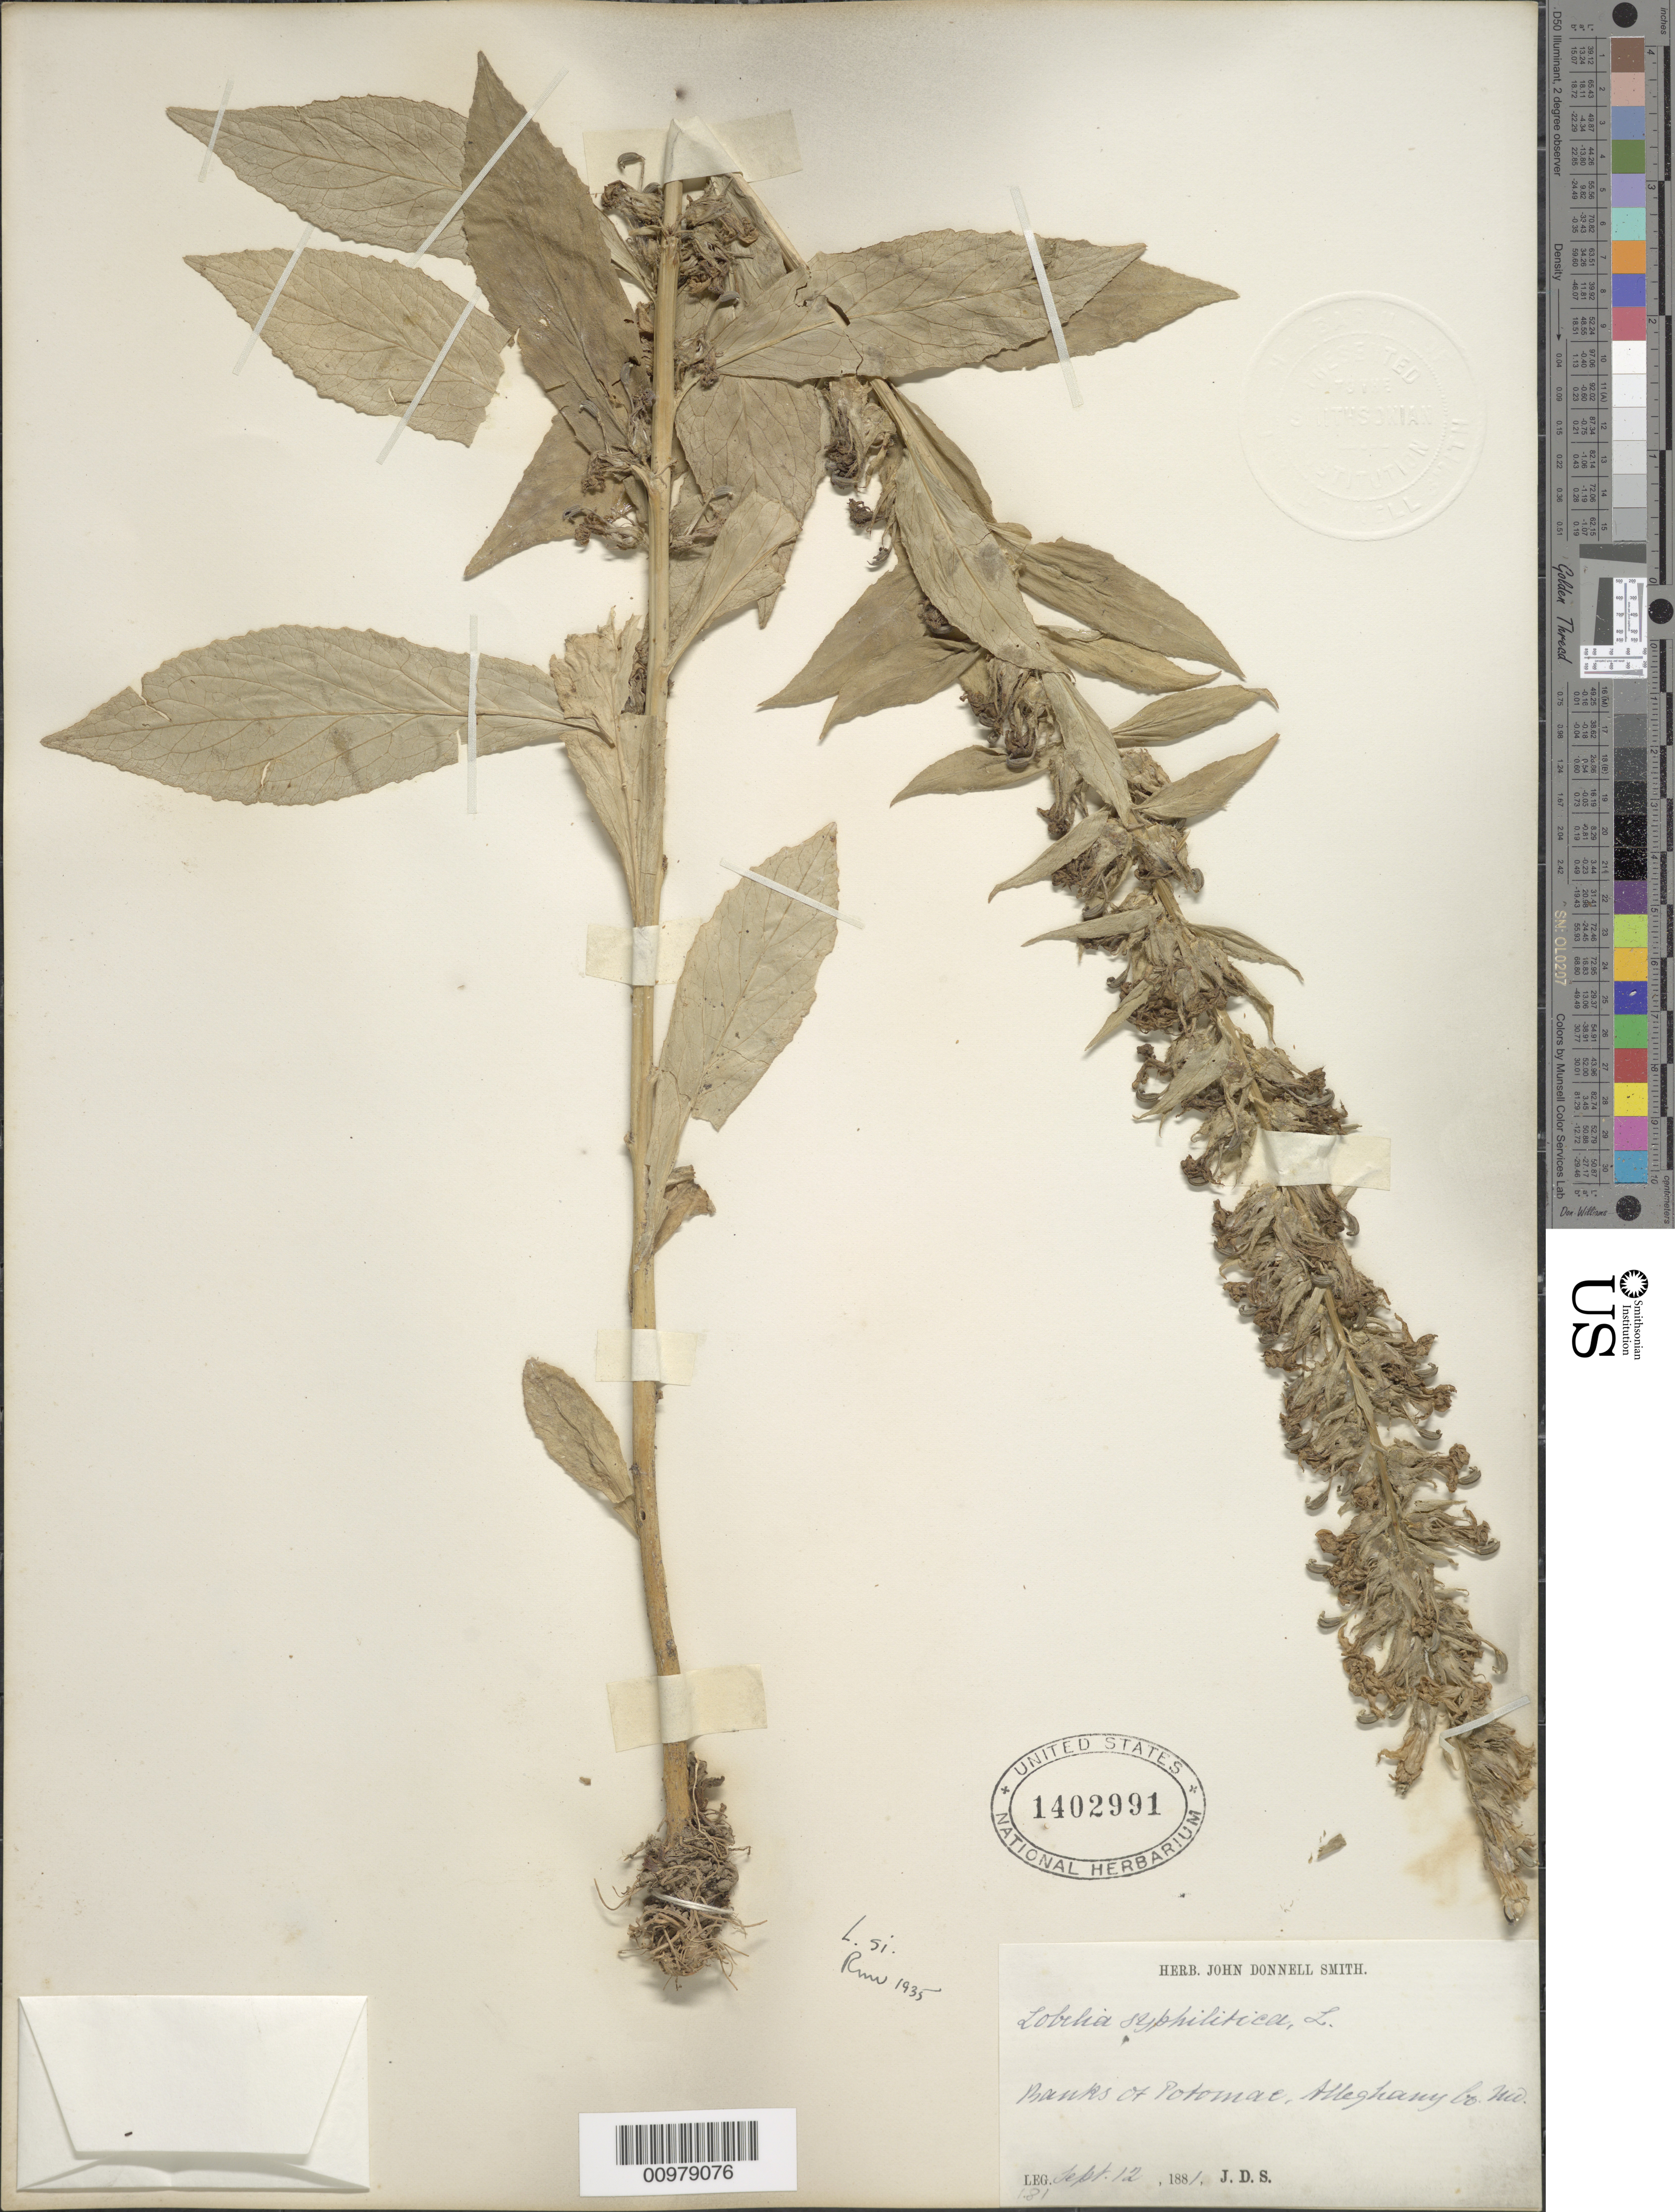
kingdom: Plantae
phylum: Tracheophyta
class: Magnoliopsida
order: Asterales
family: Campanulaceae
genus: Lobelia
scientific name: Lobelia siphilitica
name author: L.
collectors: J. Donnell Smith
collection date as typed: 12 Sep 1881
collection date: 1881-09-12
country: United States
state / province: Maryland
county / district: Allegany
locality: Banks of the Potomac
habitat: banks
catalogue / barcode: US 1402991